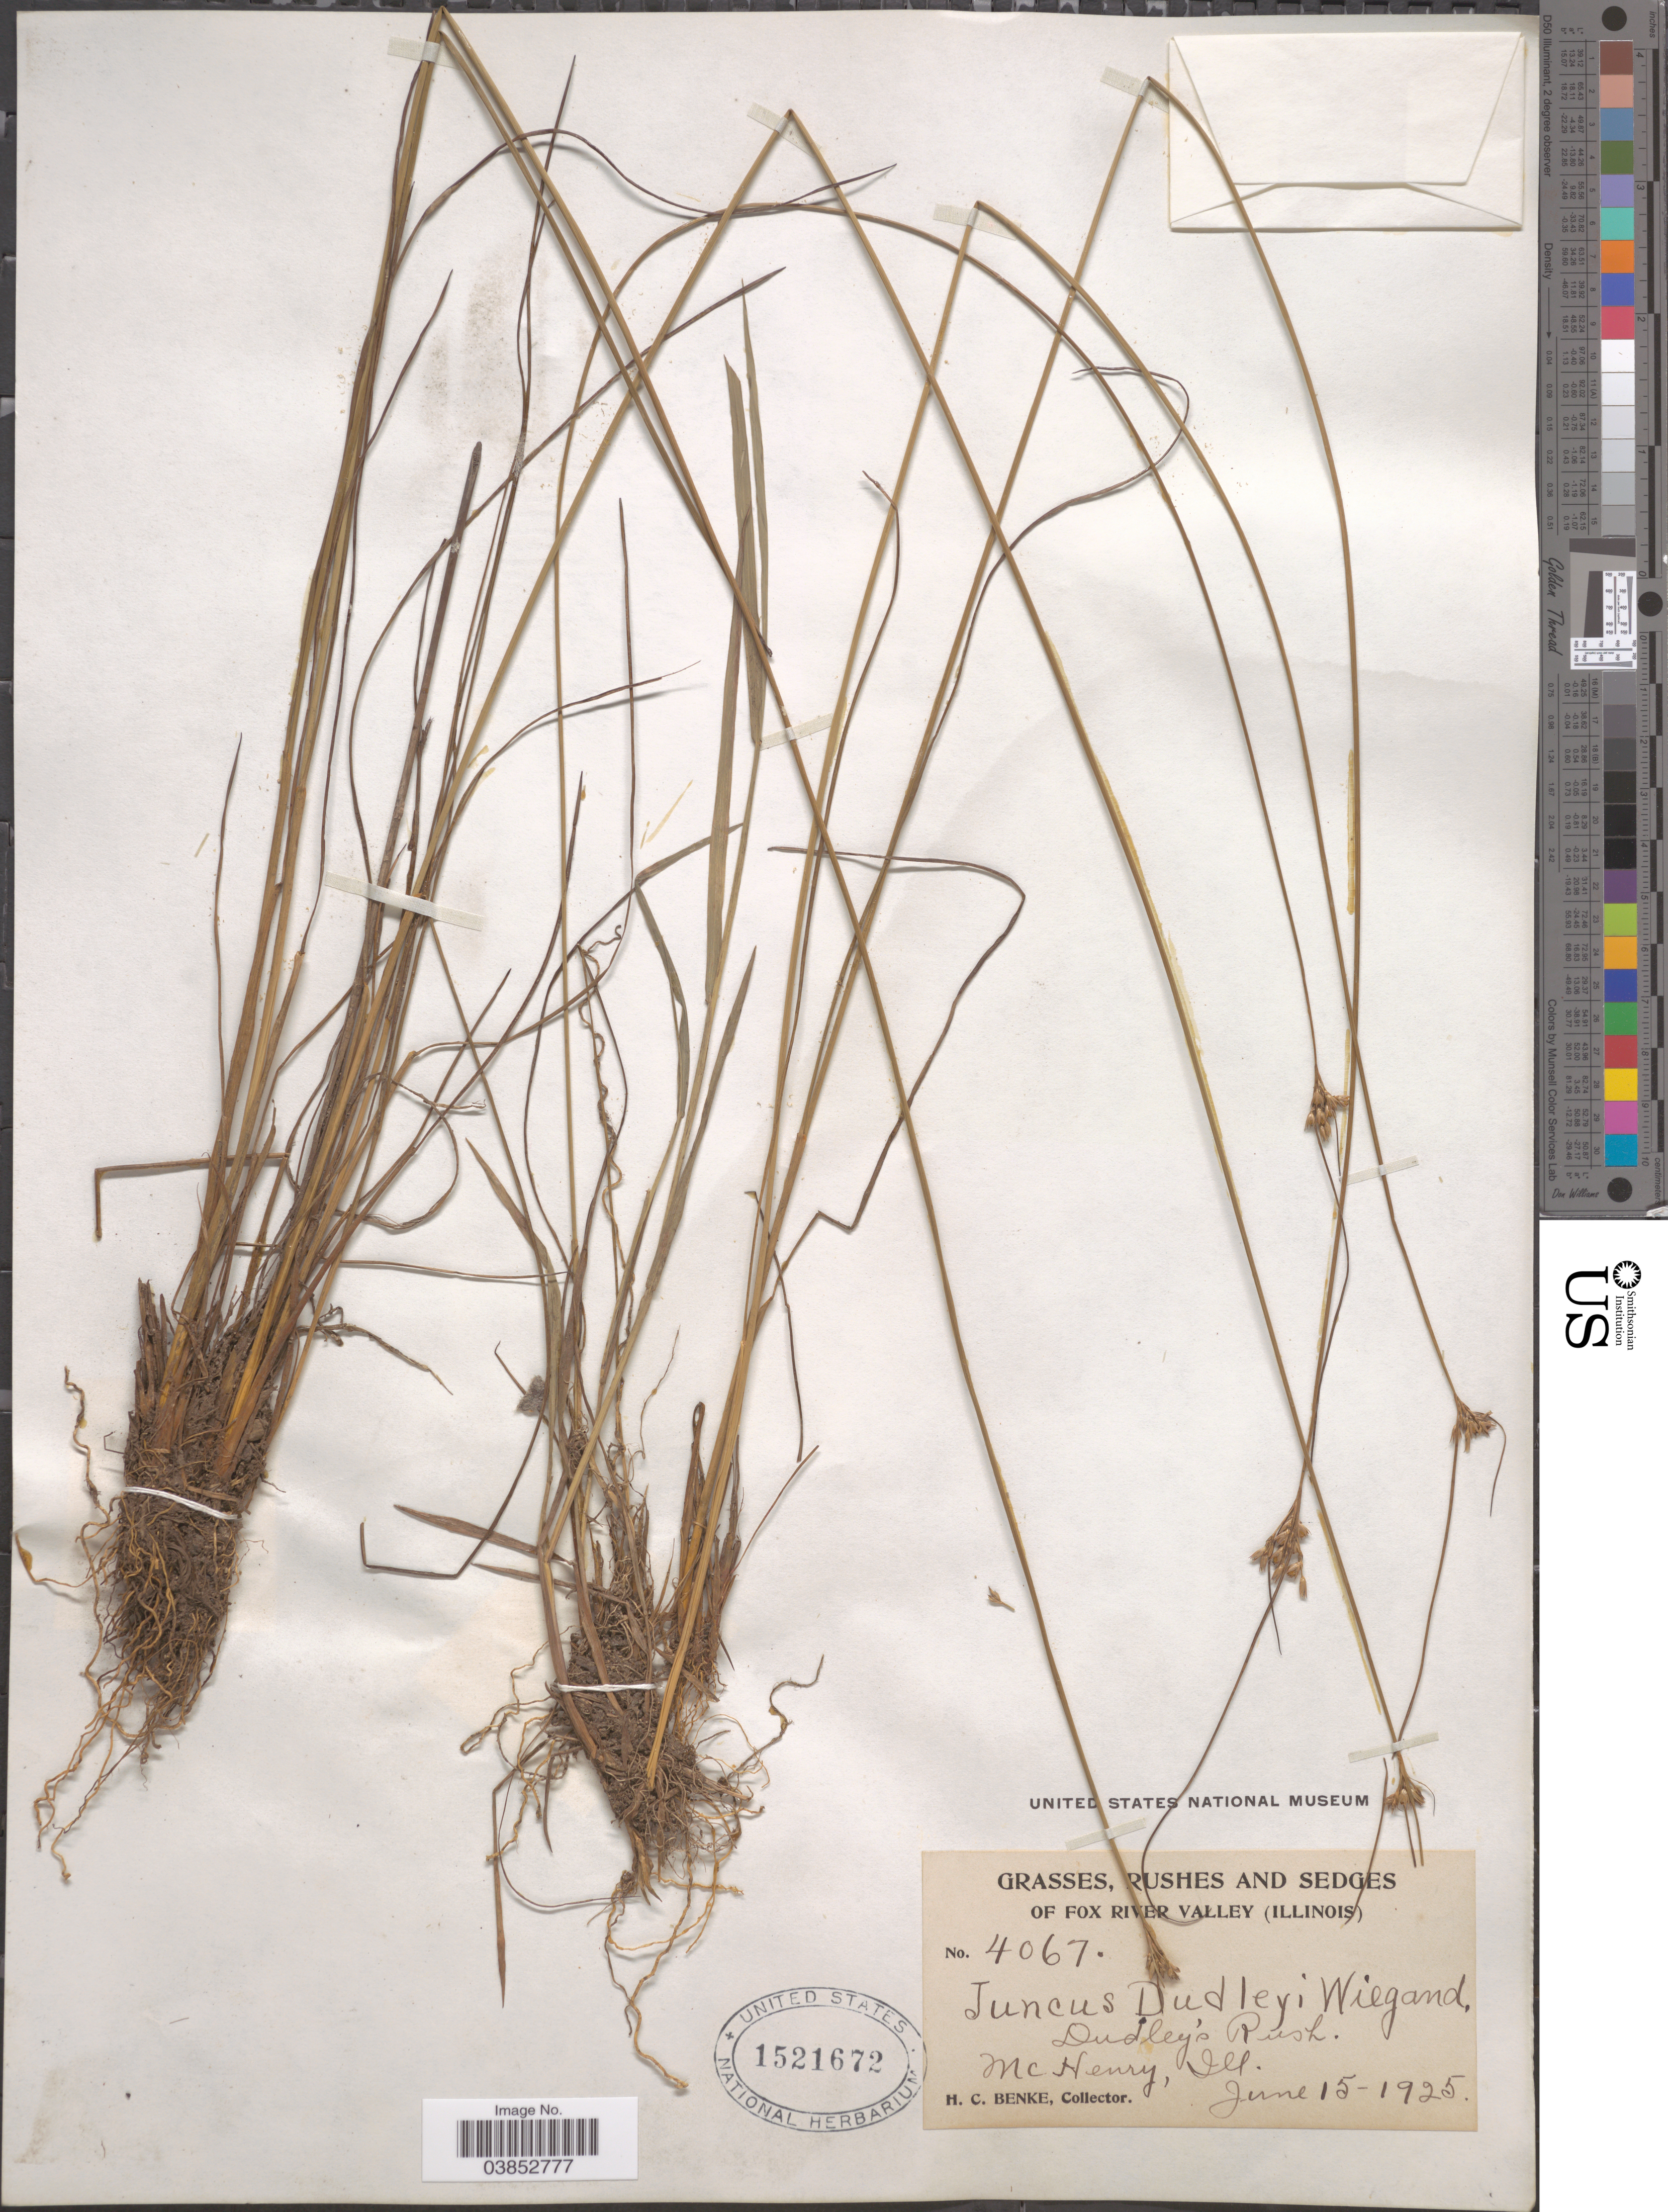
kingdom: Plantae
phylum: Tracheophyta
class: Liliopsida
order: Poales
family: Juncaceae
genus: Juncus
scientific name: Juncus dudleyi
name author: Wiegand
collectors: H. Benke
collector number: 4067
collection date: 1925-06-15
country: United States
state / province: Illinois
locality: Fox River Valley. Mc Henry.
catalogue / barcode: US 1521672